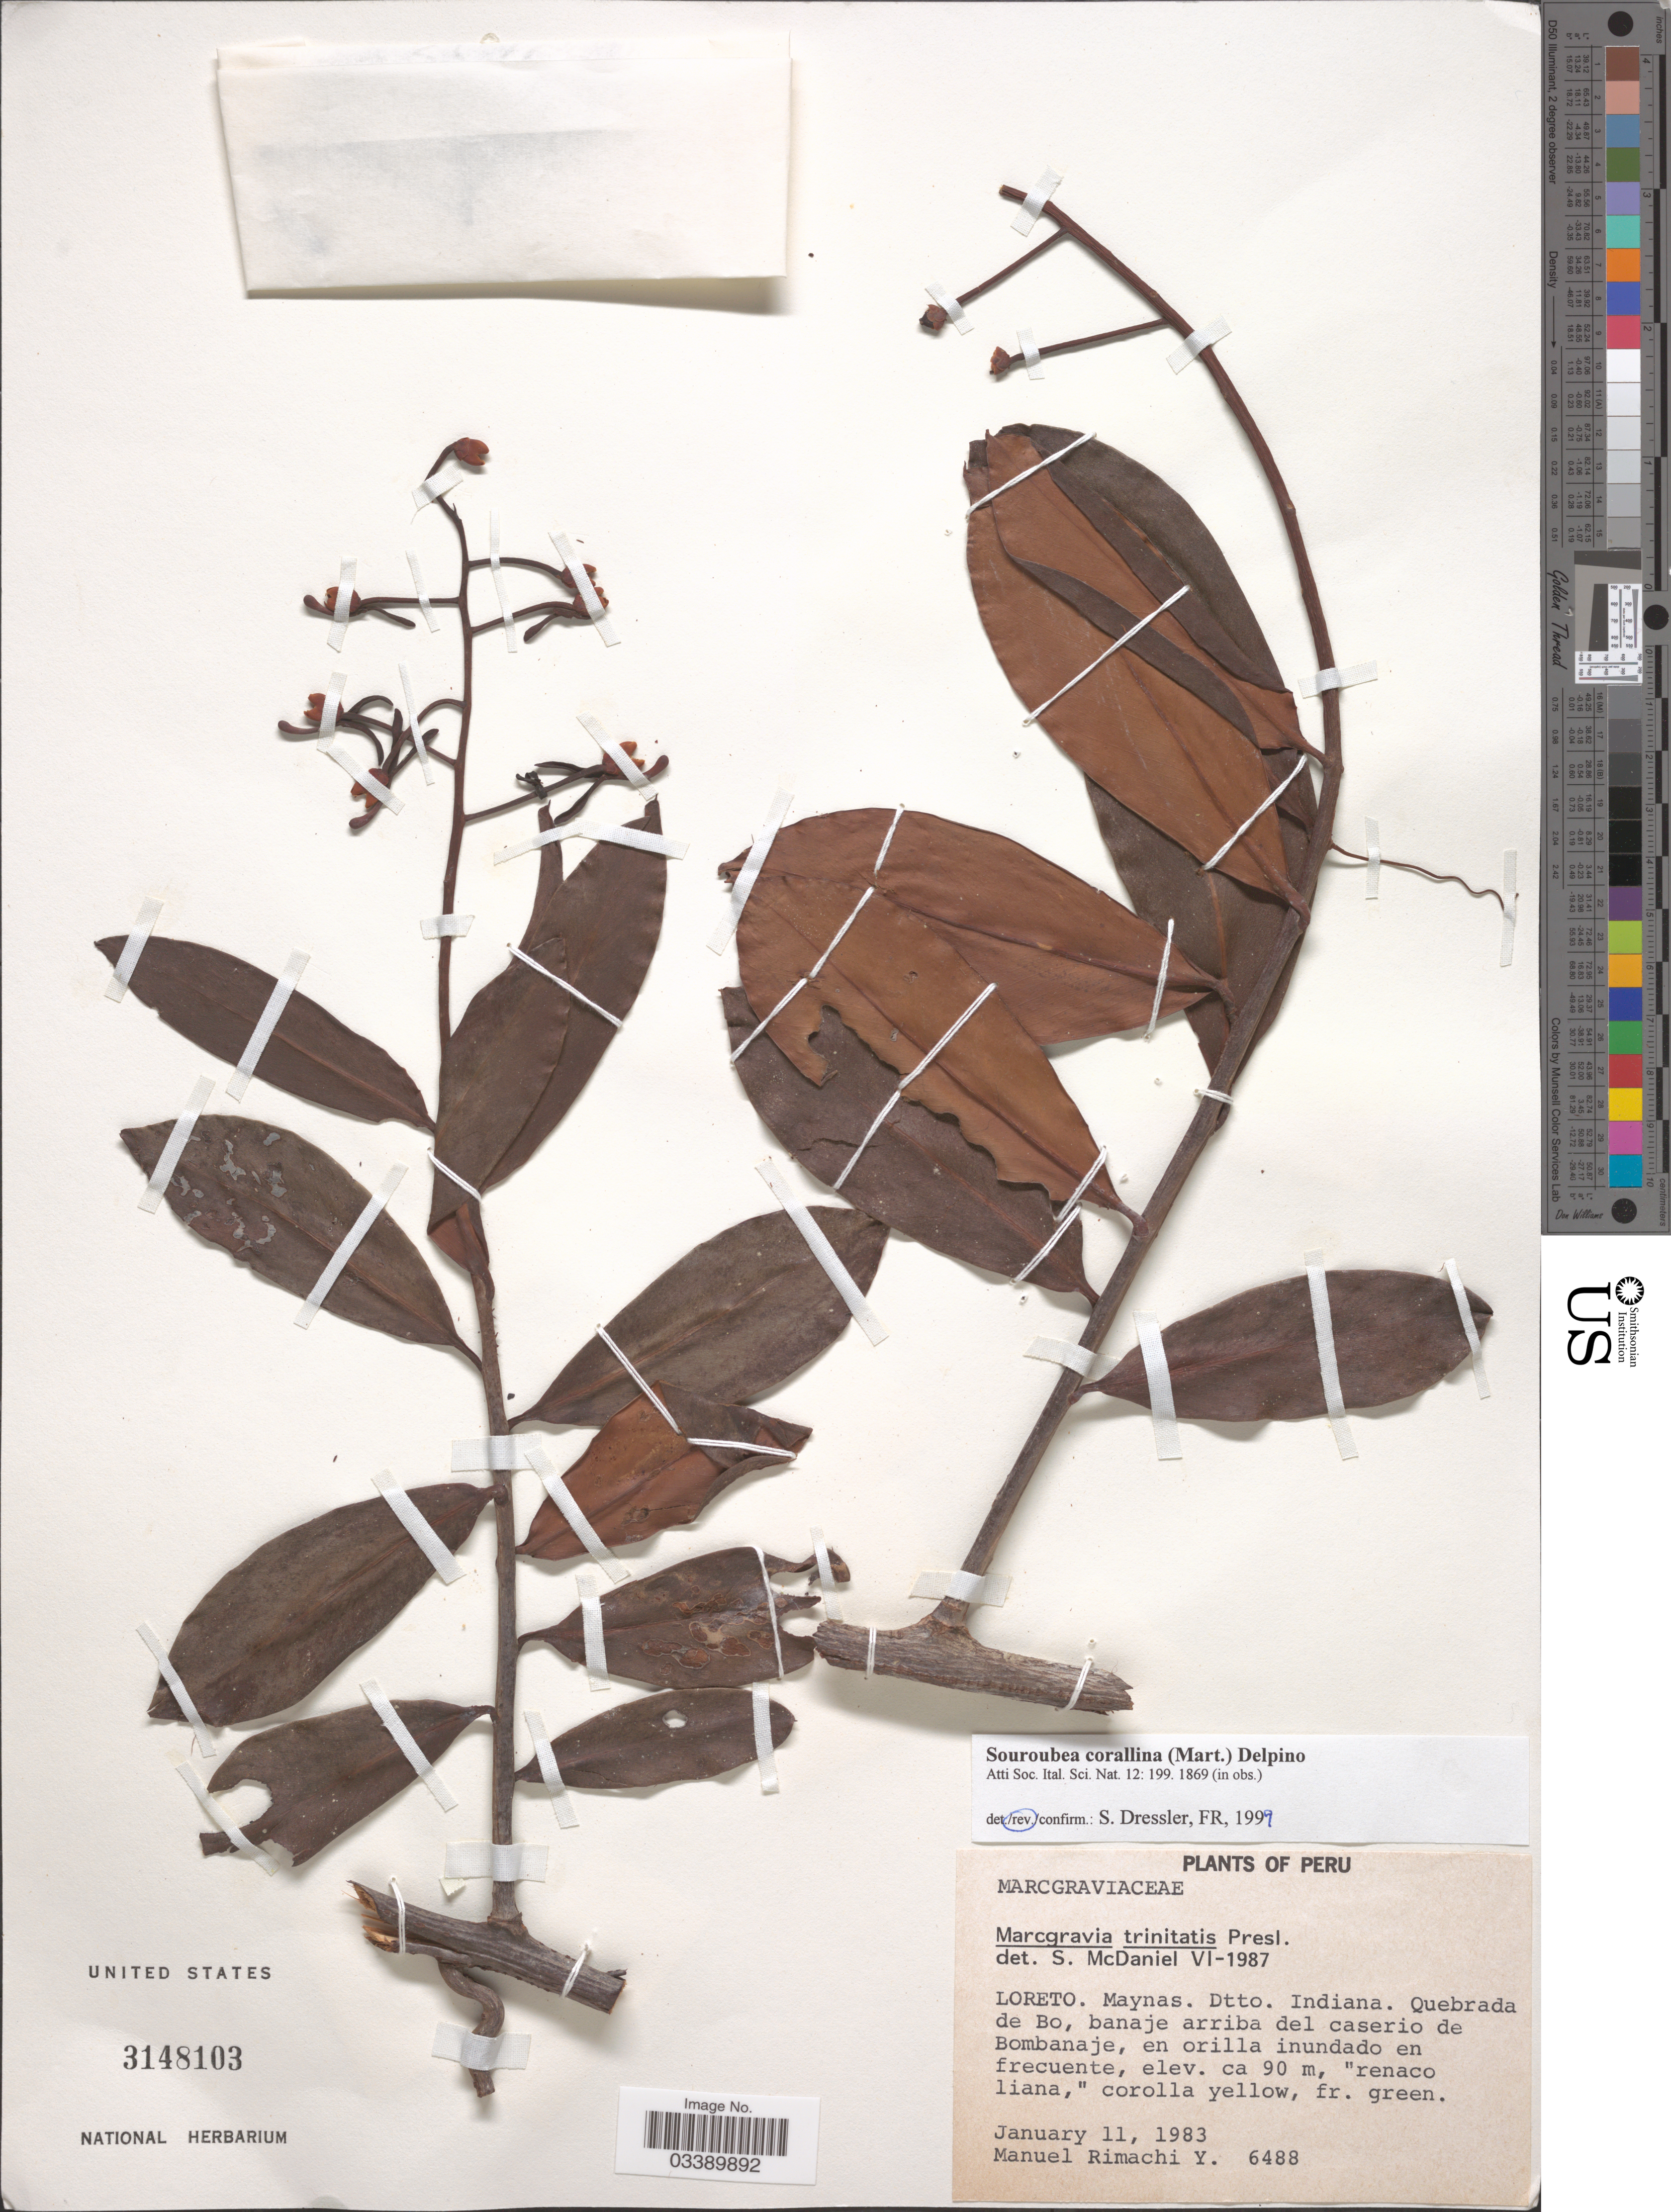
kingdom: Plantae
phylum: Tracheophyta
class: Magnoliopsida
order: Ericales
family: Marcgraviaceae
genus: Souroubea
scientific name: Souroubea corallina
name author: (Mart.) de Roon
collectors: M. Rimachi Y.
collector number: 6488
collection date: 1983-01-11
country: Peru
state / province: Loreto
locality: Maynas. Dtto. Indiana. Quebrada de Bo, banaje arriba del caserio de Bombanaje.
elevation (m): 90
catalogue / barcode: US 3148103